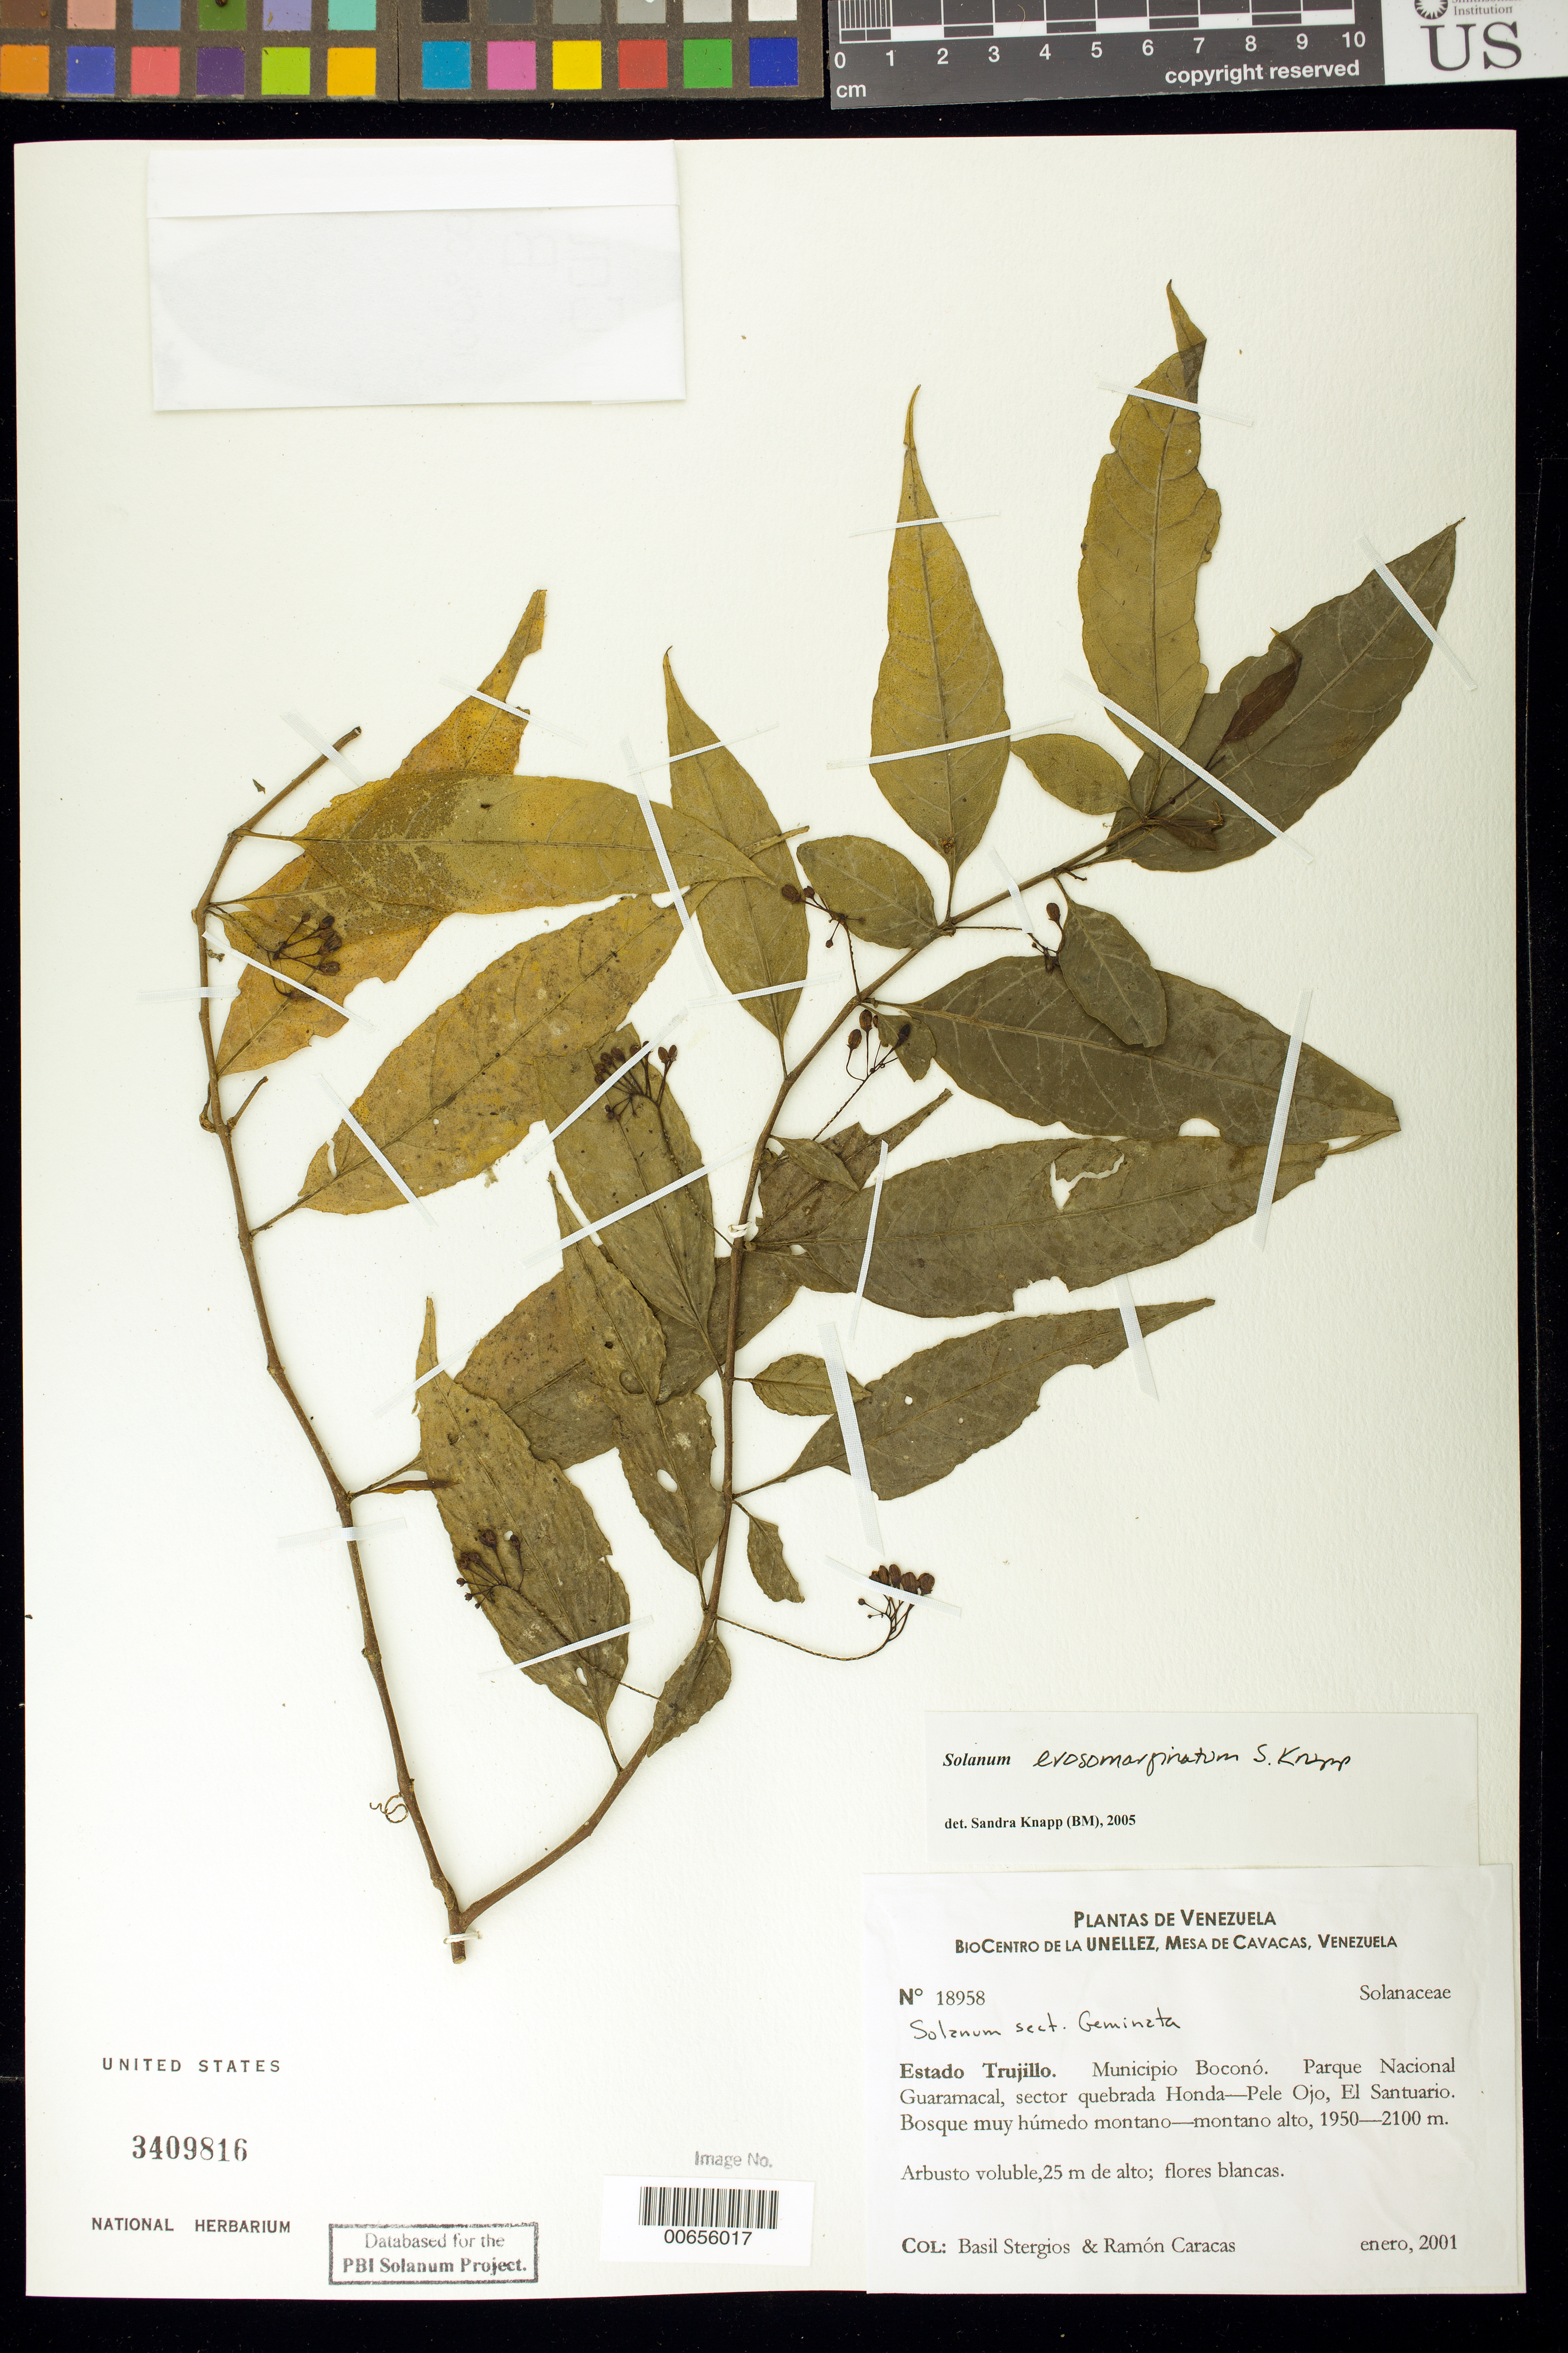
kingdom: Plantae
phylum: Tracheophyta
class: Magnoliopsida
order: Solanales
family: Solanaceae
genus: Solanum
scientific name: Solanum viarum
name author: Dunal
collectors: B. G. Stergios & R. Caracas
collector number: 18958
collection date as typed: Jan 2001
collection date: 2001-01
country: Venezuela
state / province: Trujillo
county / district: Boconó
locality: Parque Nacional Guaramacal, sector quebrada Honda-Pele Ojo, El Santuario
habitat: Bosque muy húmedo montano-montano alto.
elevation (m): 1950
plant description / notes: BM, MY, NY, PORT, US, VEN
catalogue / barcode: US 3409816